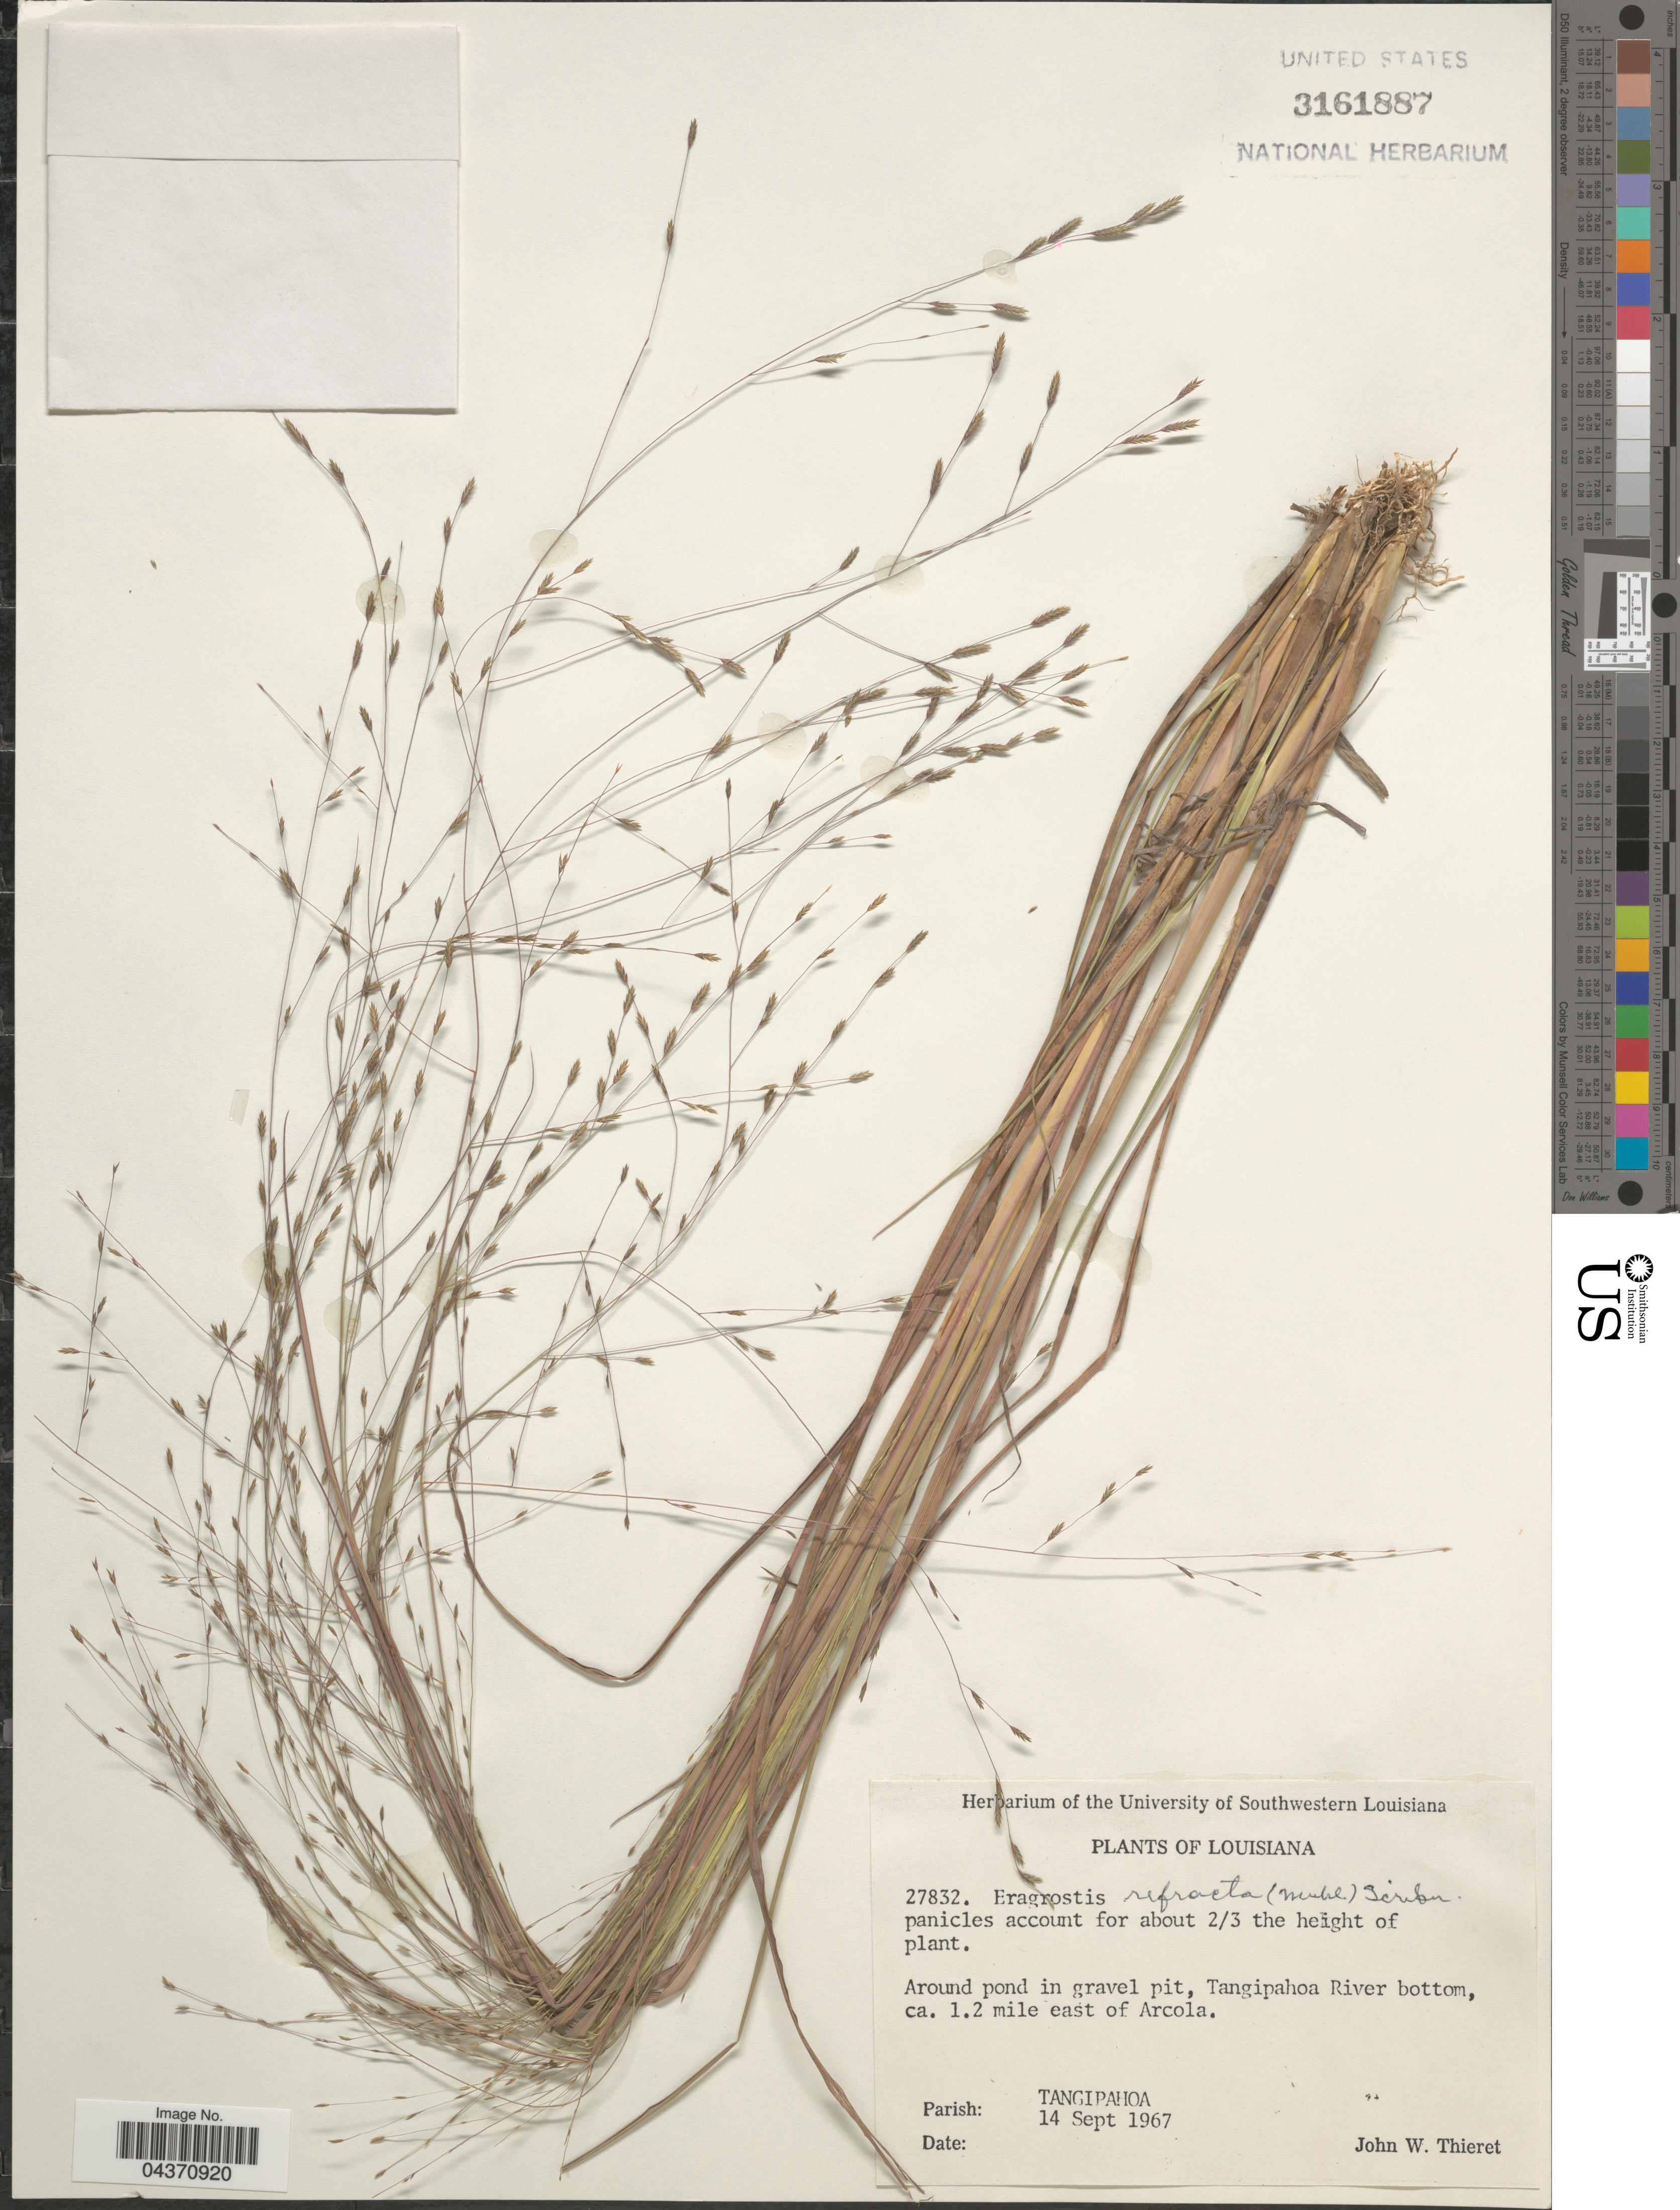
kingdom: Plantae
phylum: Tracheophyta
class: Liliopsida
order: Poales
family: Poaceae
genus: Eragrostis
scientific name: Eragrostis refracta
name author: (Muhl.) Scribn.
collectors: J. W. Thieret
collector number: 27832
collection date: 1967-09-14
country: United States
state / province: Louisiana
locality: Tangipahoa River bottom, ca. 1.2 miles east of Arcola. Parish: Tangipahoa.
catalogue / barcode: US 3161887